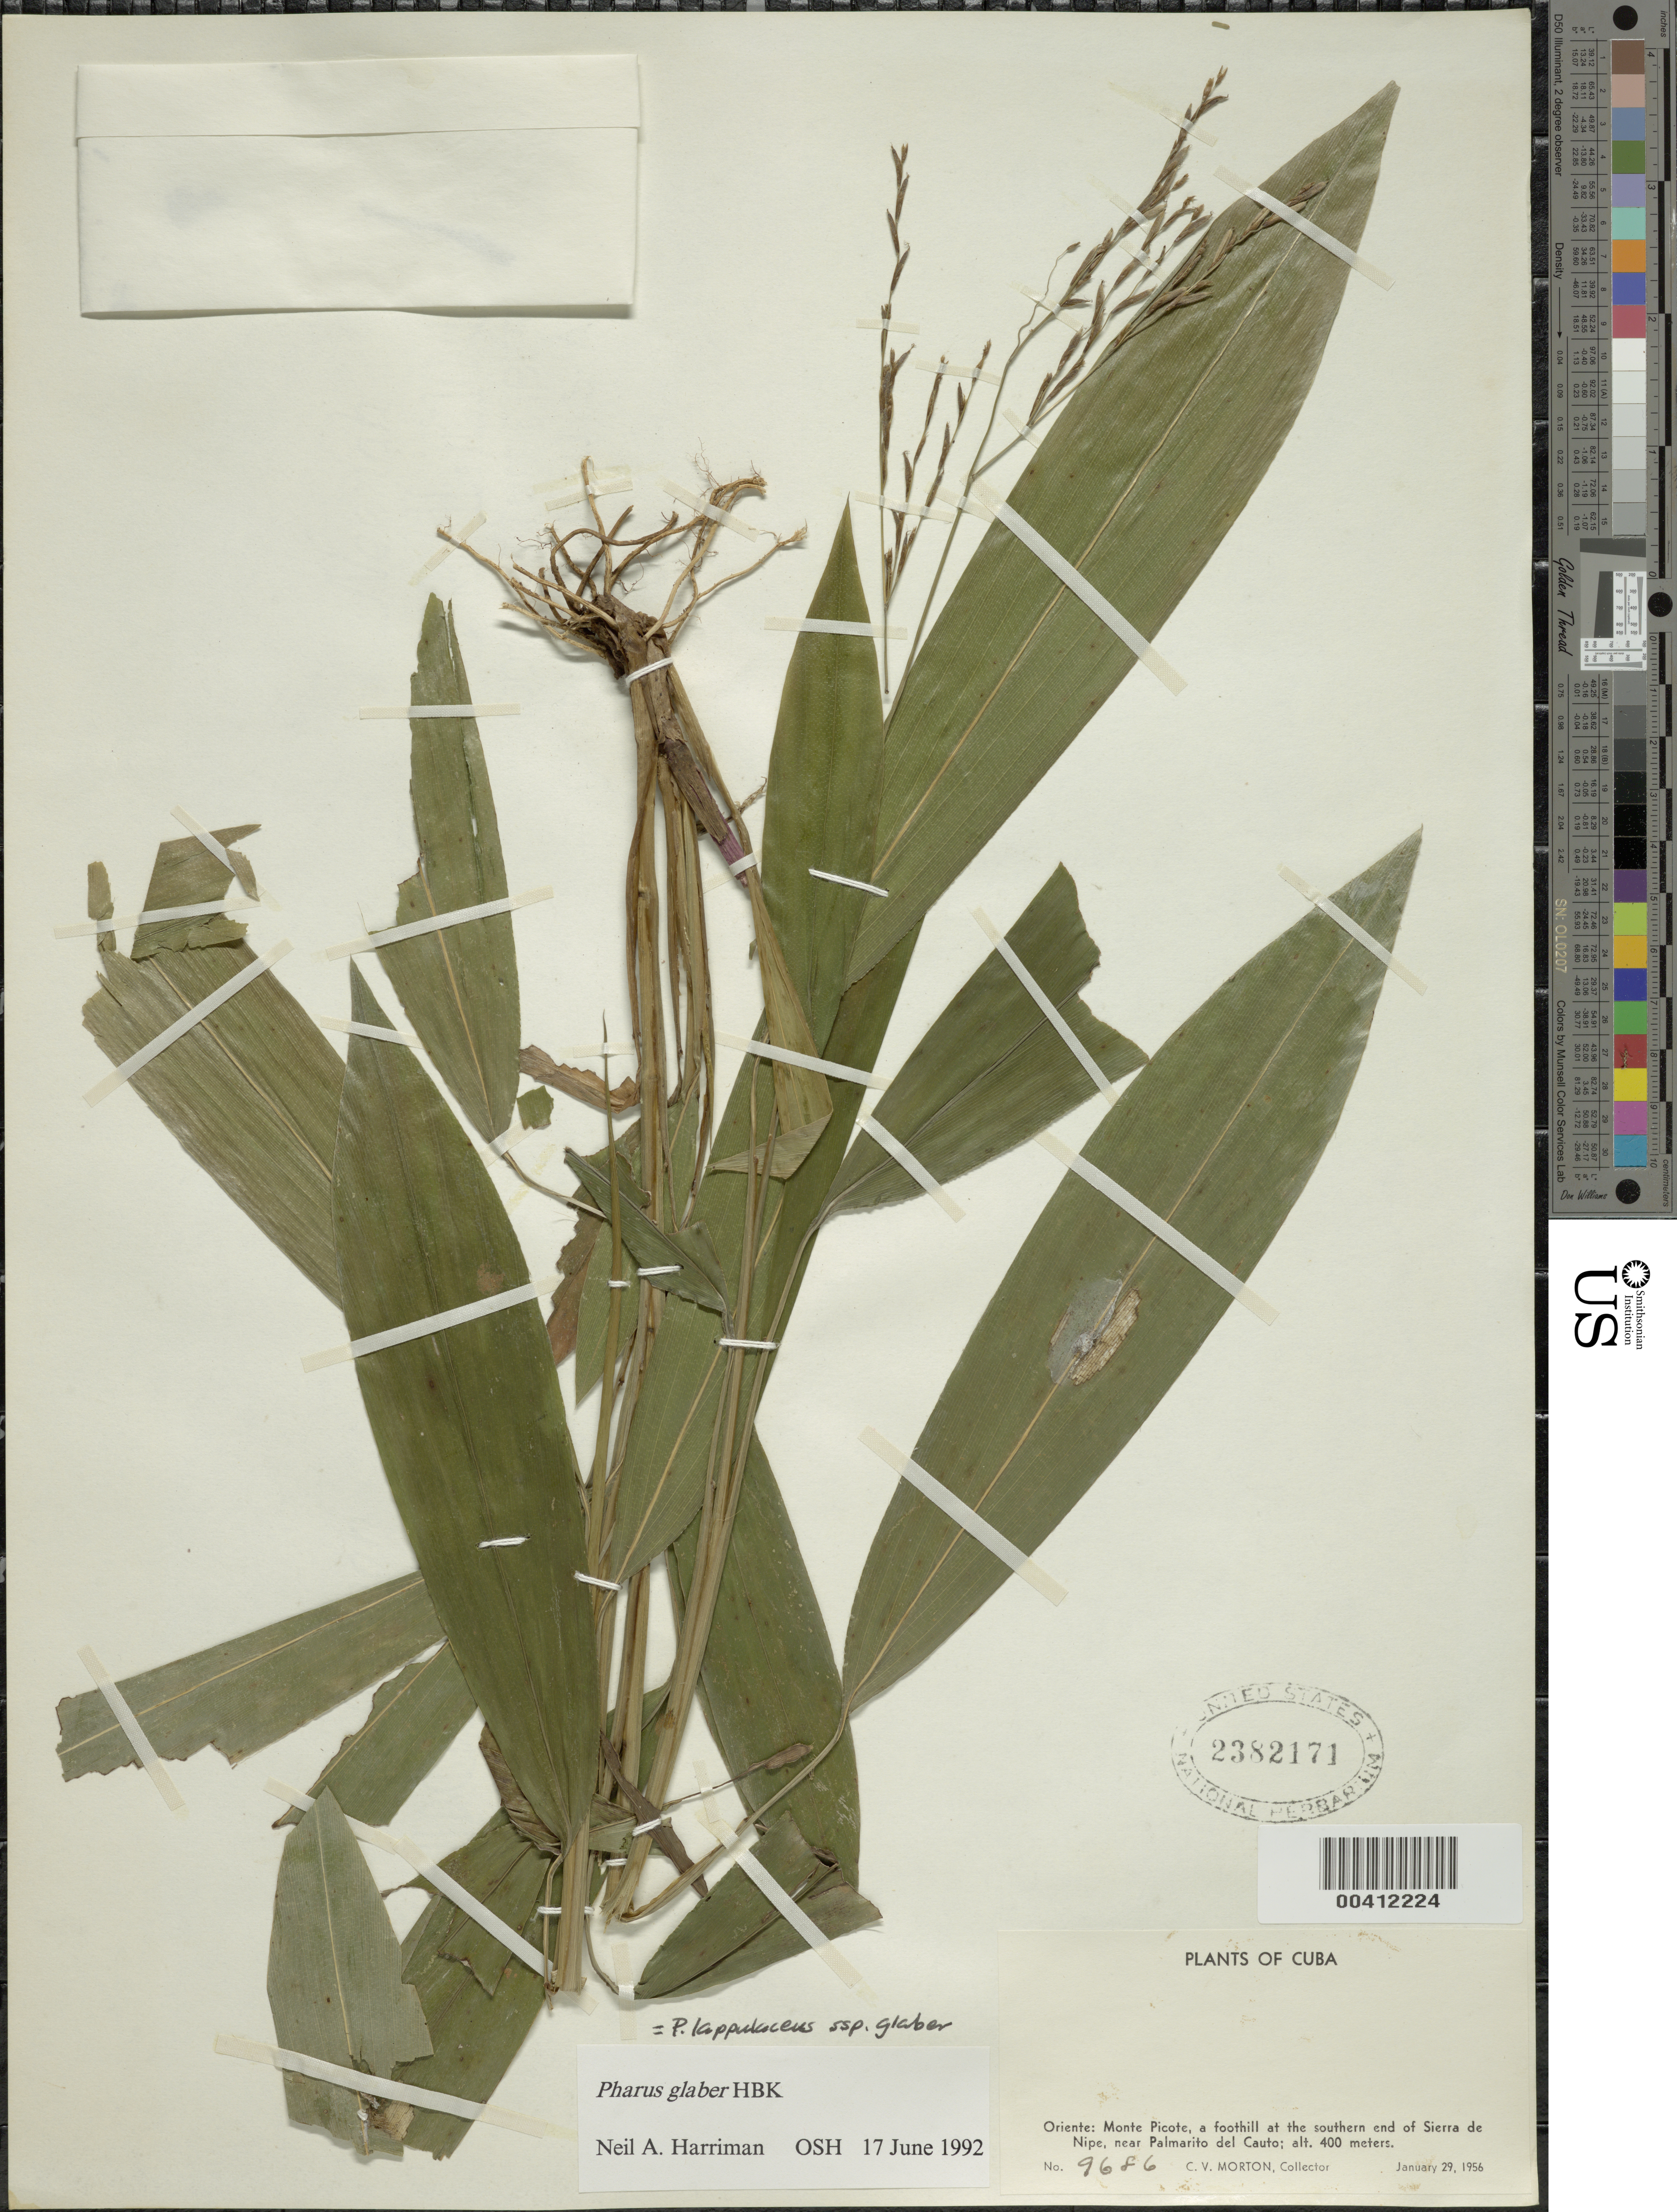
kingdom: Plantae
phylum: Tracheophyta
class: Liliopsida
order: Poales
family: Poaceae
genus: Pharus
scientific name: Pharus lappulaceus subsp. glaber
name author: (Kunth) Judz.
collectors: C. V. Morton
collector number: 9686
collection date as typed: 29 Jan 1956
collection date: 1956-01-29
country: Cuba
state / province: Oriente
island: Greater Antilles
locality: Monte pico, s end of sierra de nipe, near palmarito del cauto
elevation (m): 400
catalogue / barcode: US 2382171